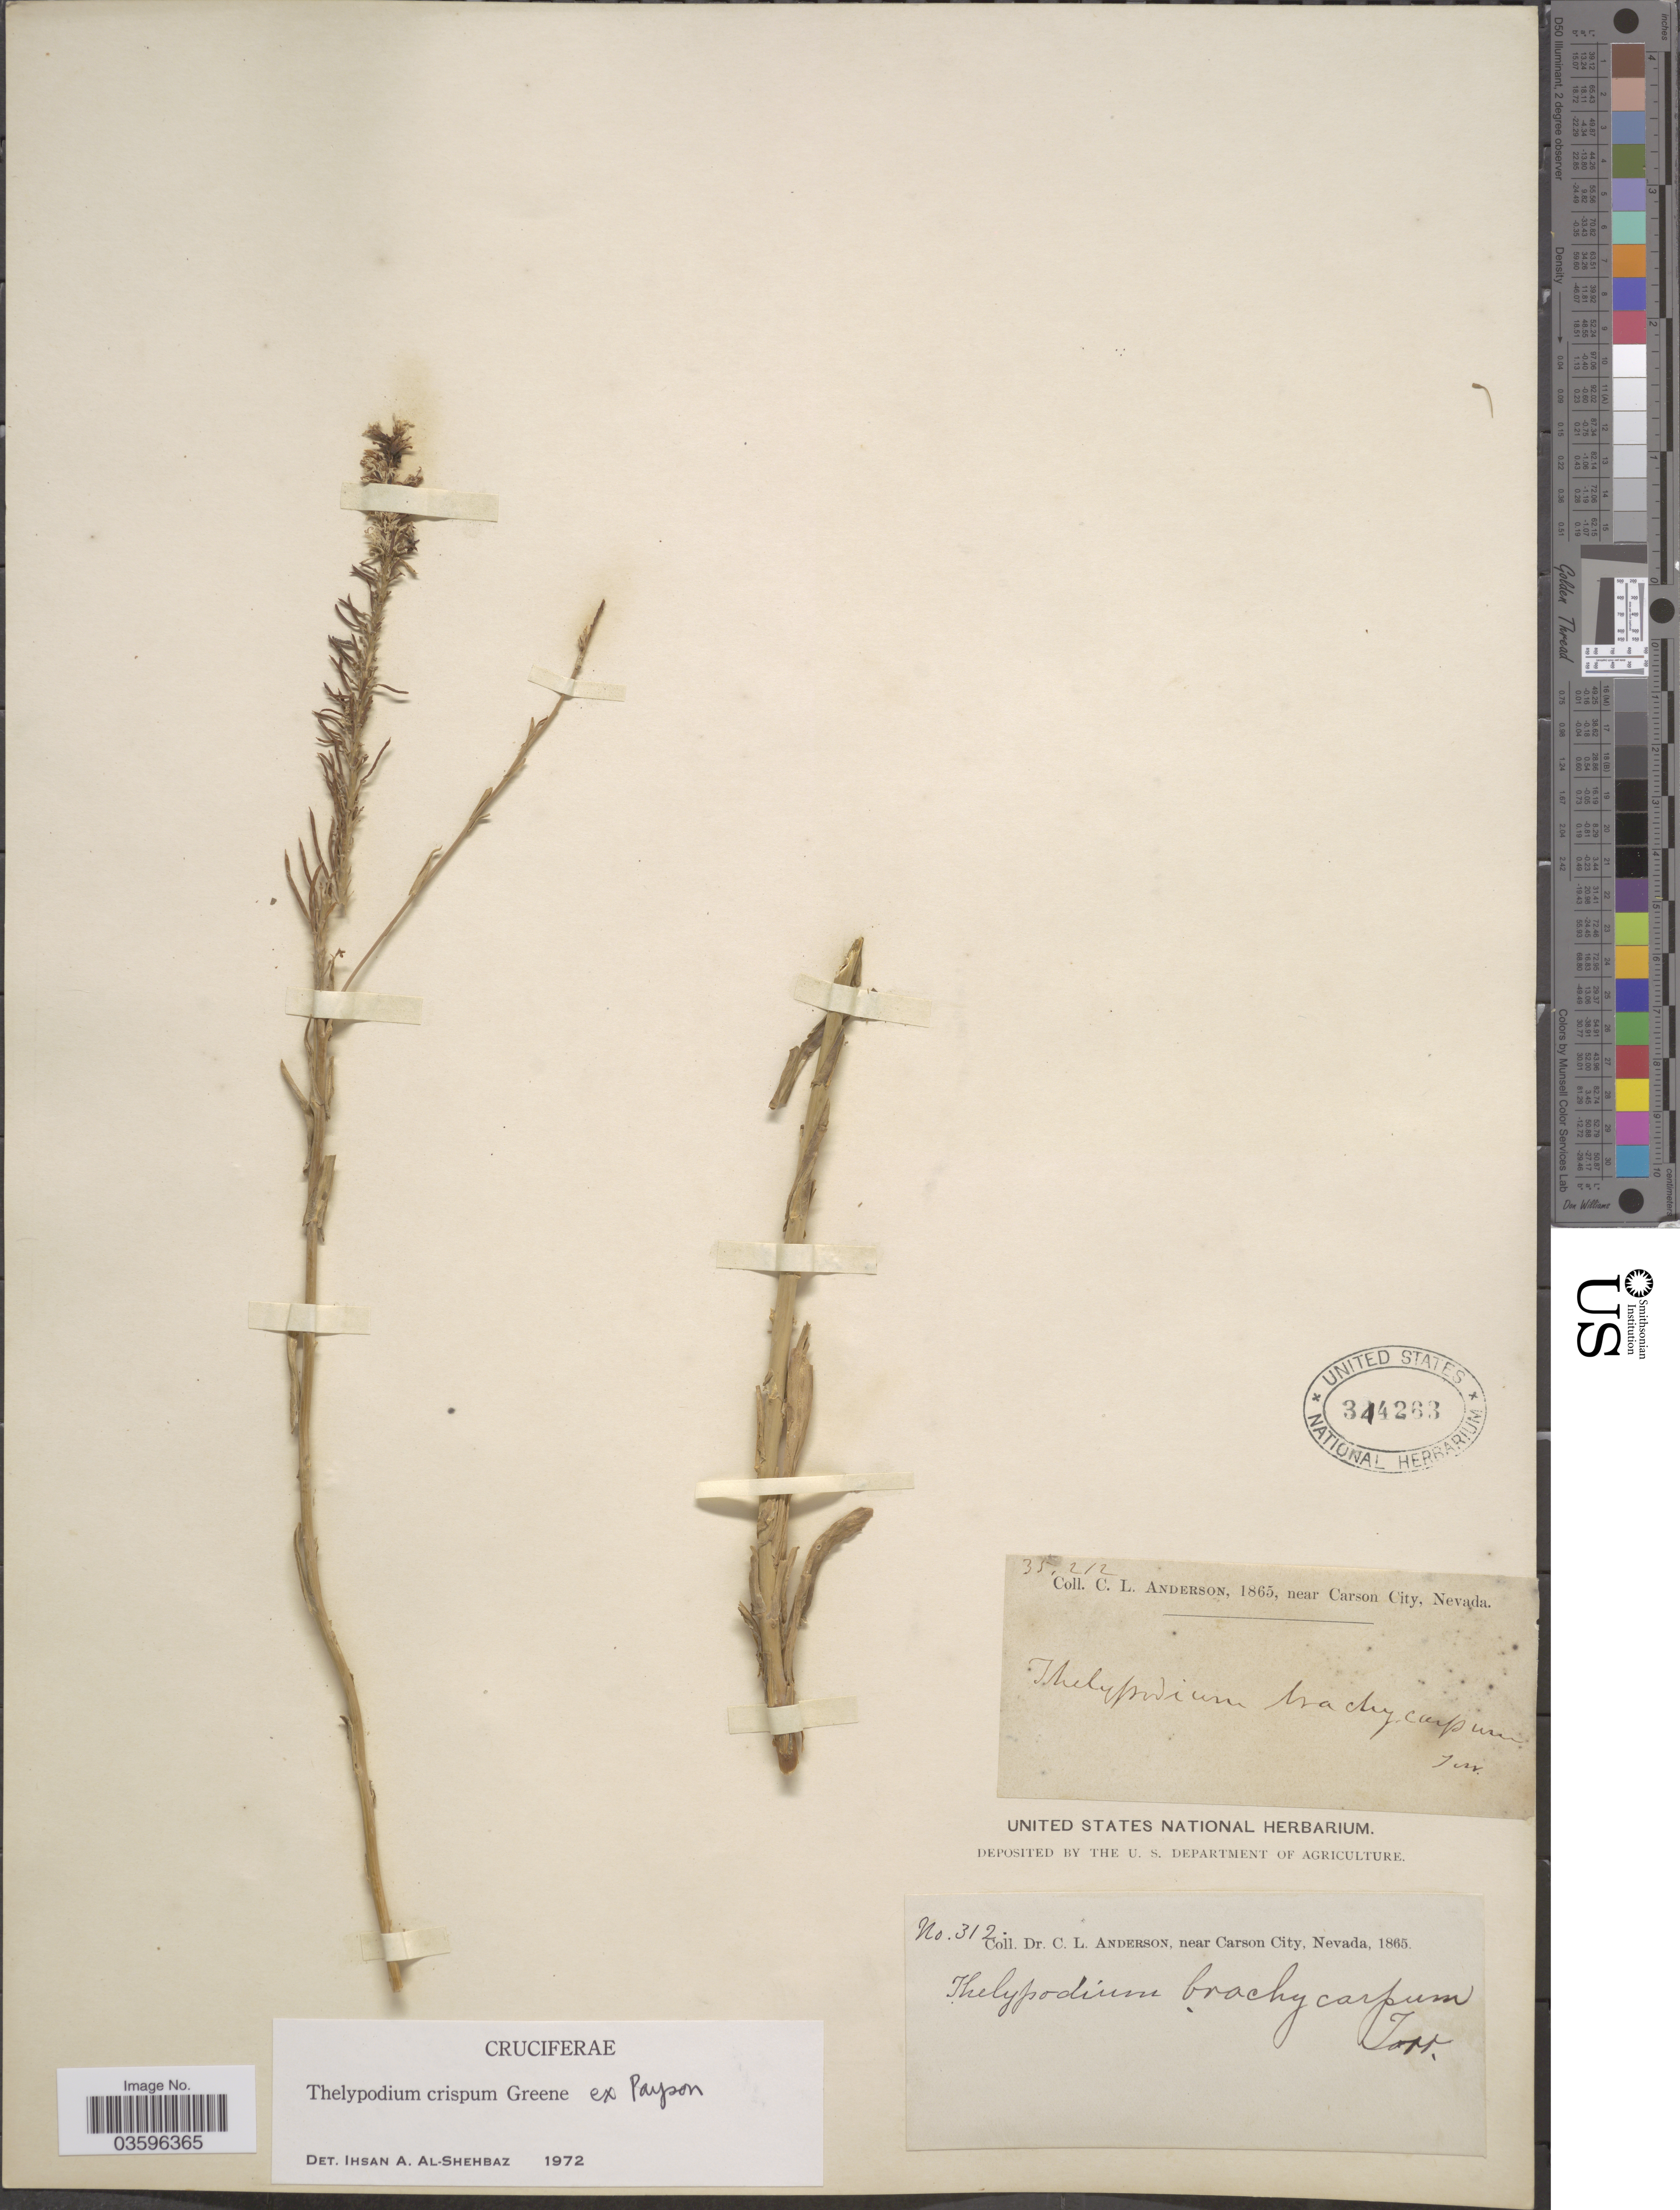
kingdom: Plantae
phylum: Tracheophyta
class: Magnoliopsida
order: Brassicales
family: Brassicaceae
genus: Thelypodium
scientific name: Thelypodium crispum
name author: Greene ex Payson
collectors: C. L. Anderson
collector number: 312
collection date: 1865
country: United States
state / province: Nevada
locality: Near Carson City.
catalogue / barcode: US 344263